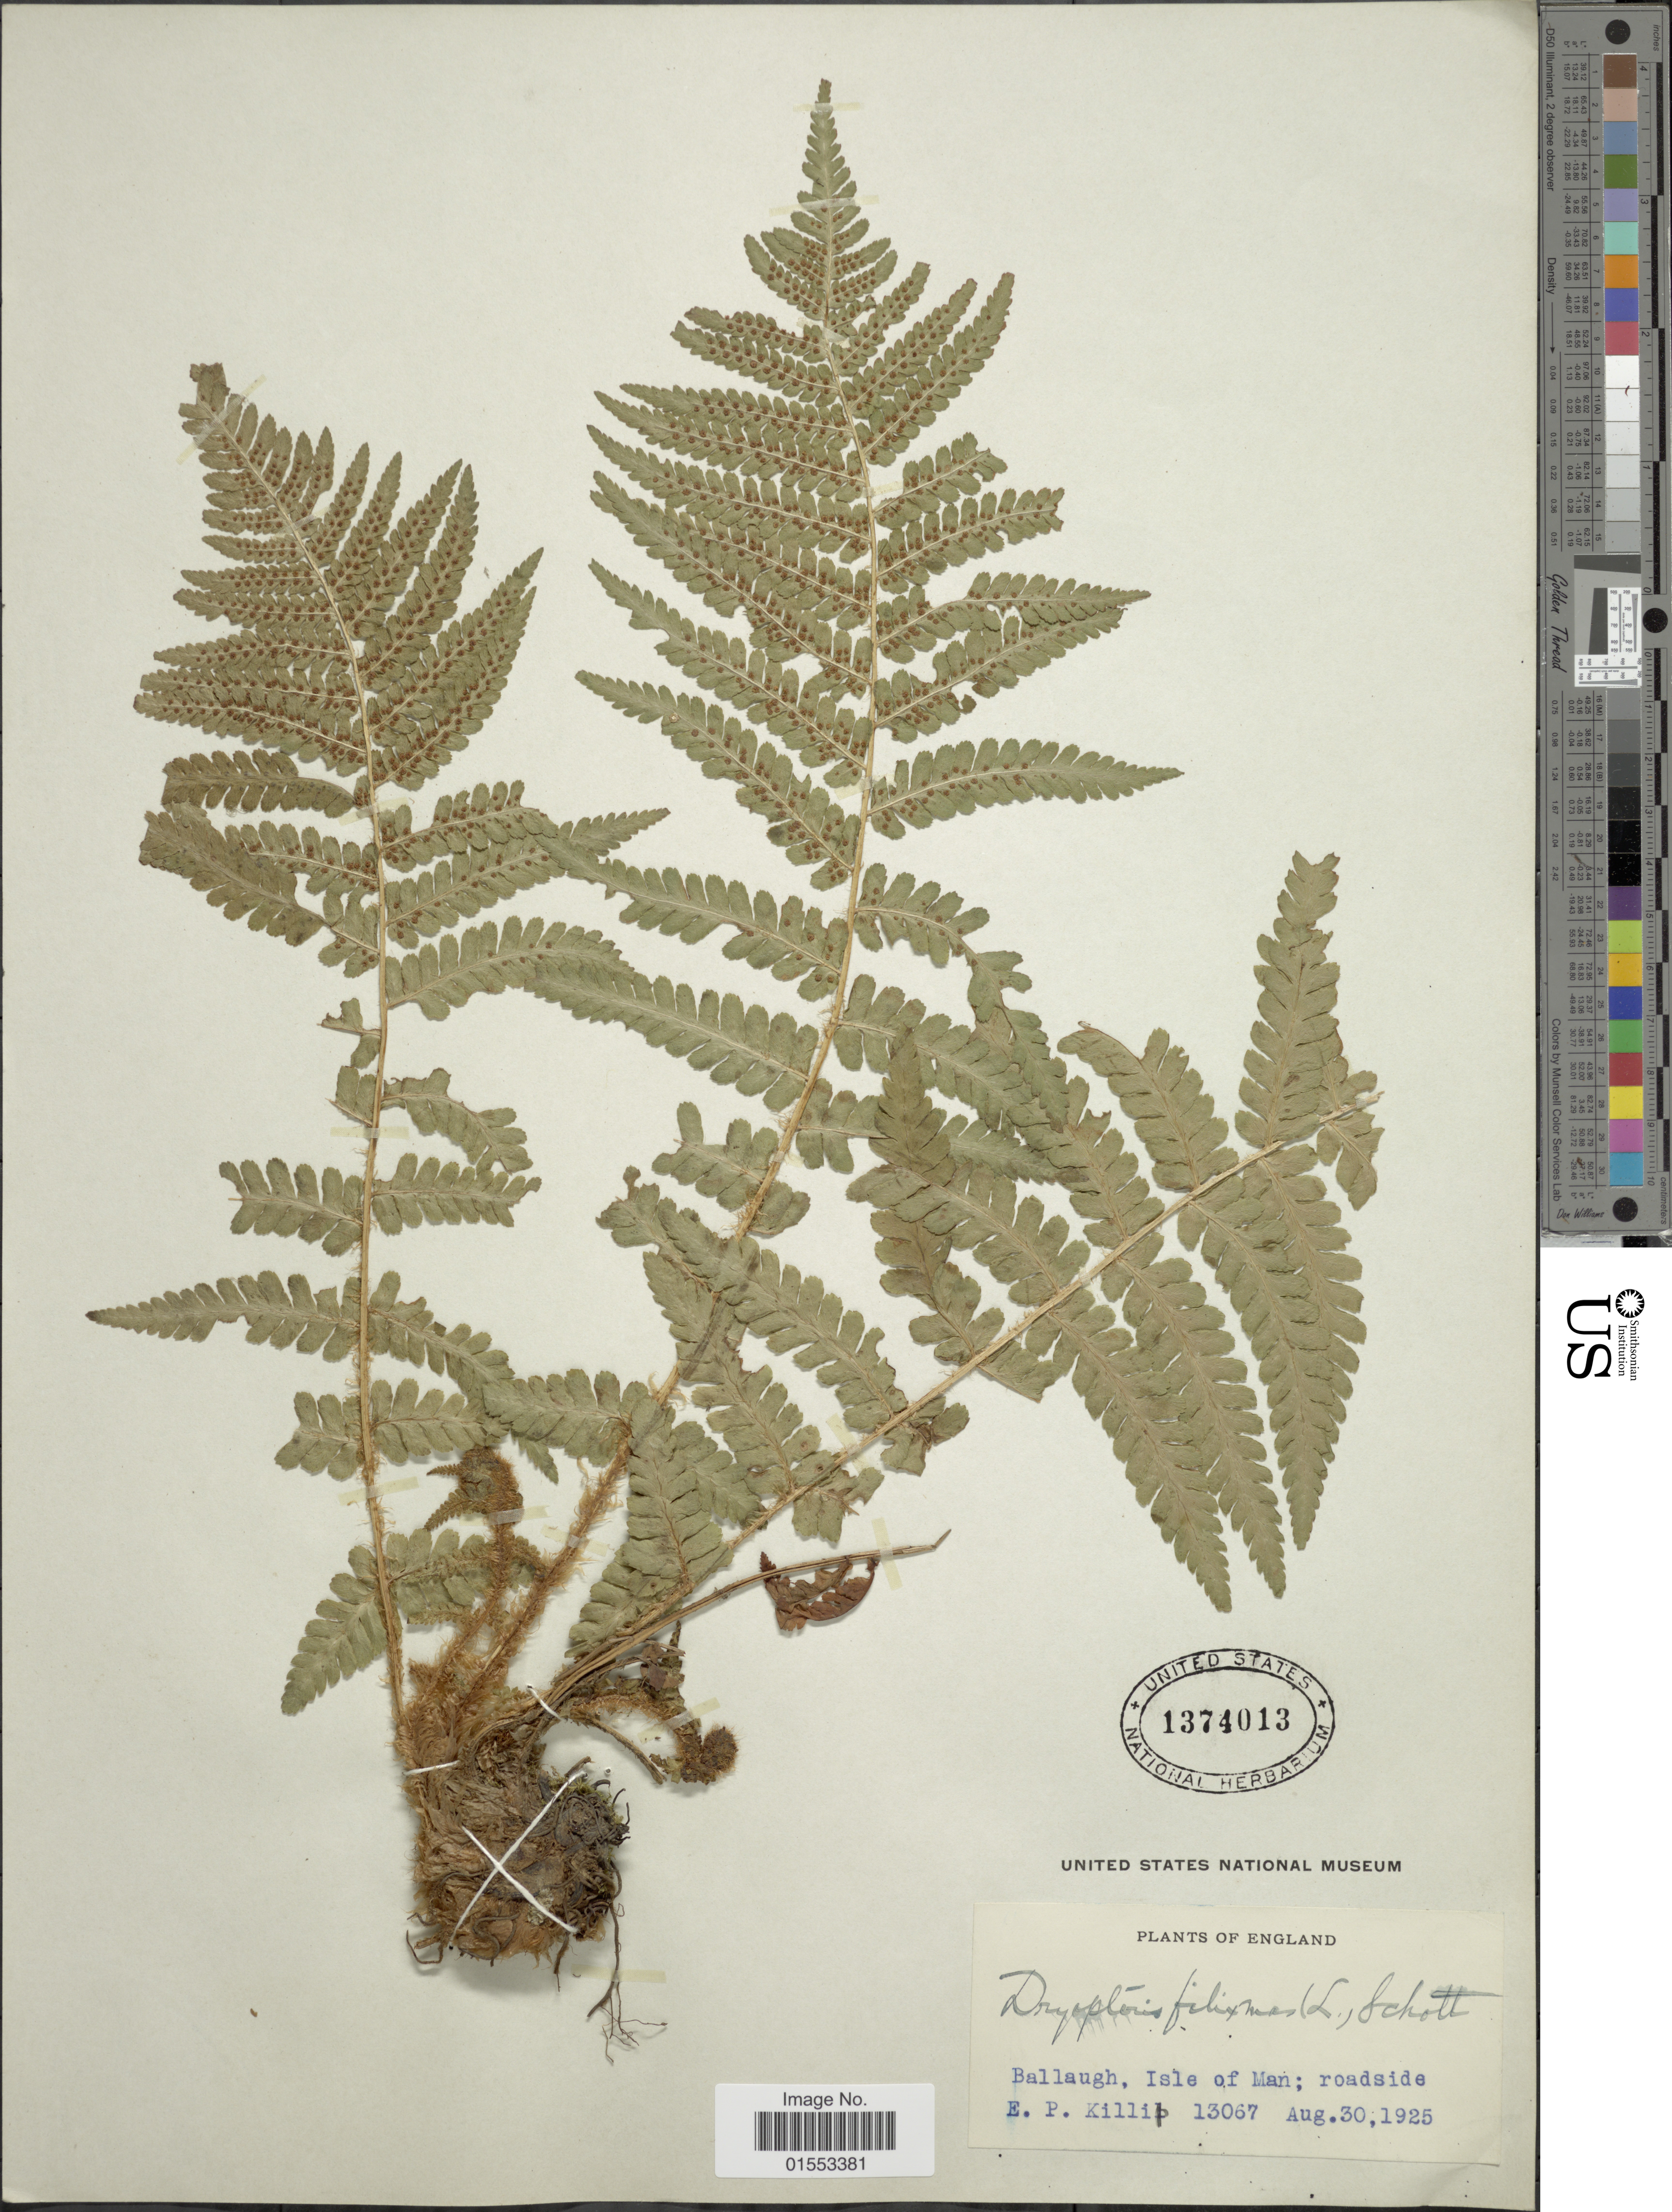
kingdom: Plantae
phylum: Tracheophyta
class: Polypodiopsida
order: Polypodiales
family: Dryopteridaceae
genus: Dryopteris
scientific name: Dryopteris filix-mas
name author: (L.) Schott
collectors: E. P. Killip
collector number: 13067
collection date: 1925-08-30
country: United Kingdom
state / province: England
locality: Ballaugh, Isle of Man; roadside,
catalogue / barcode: US 1374013